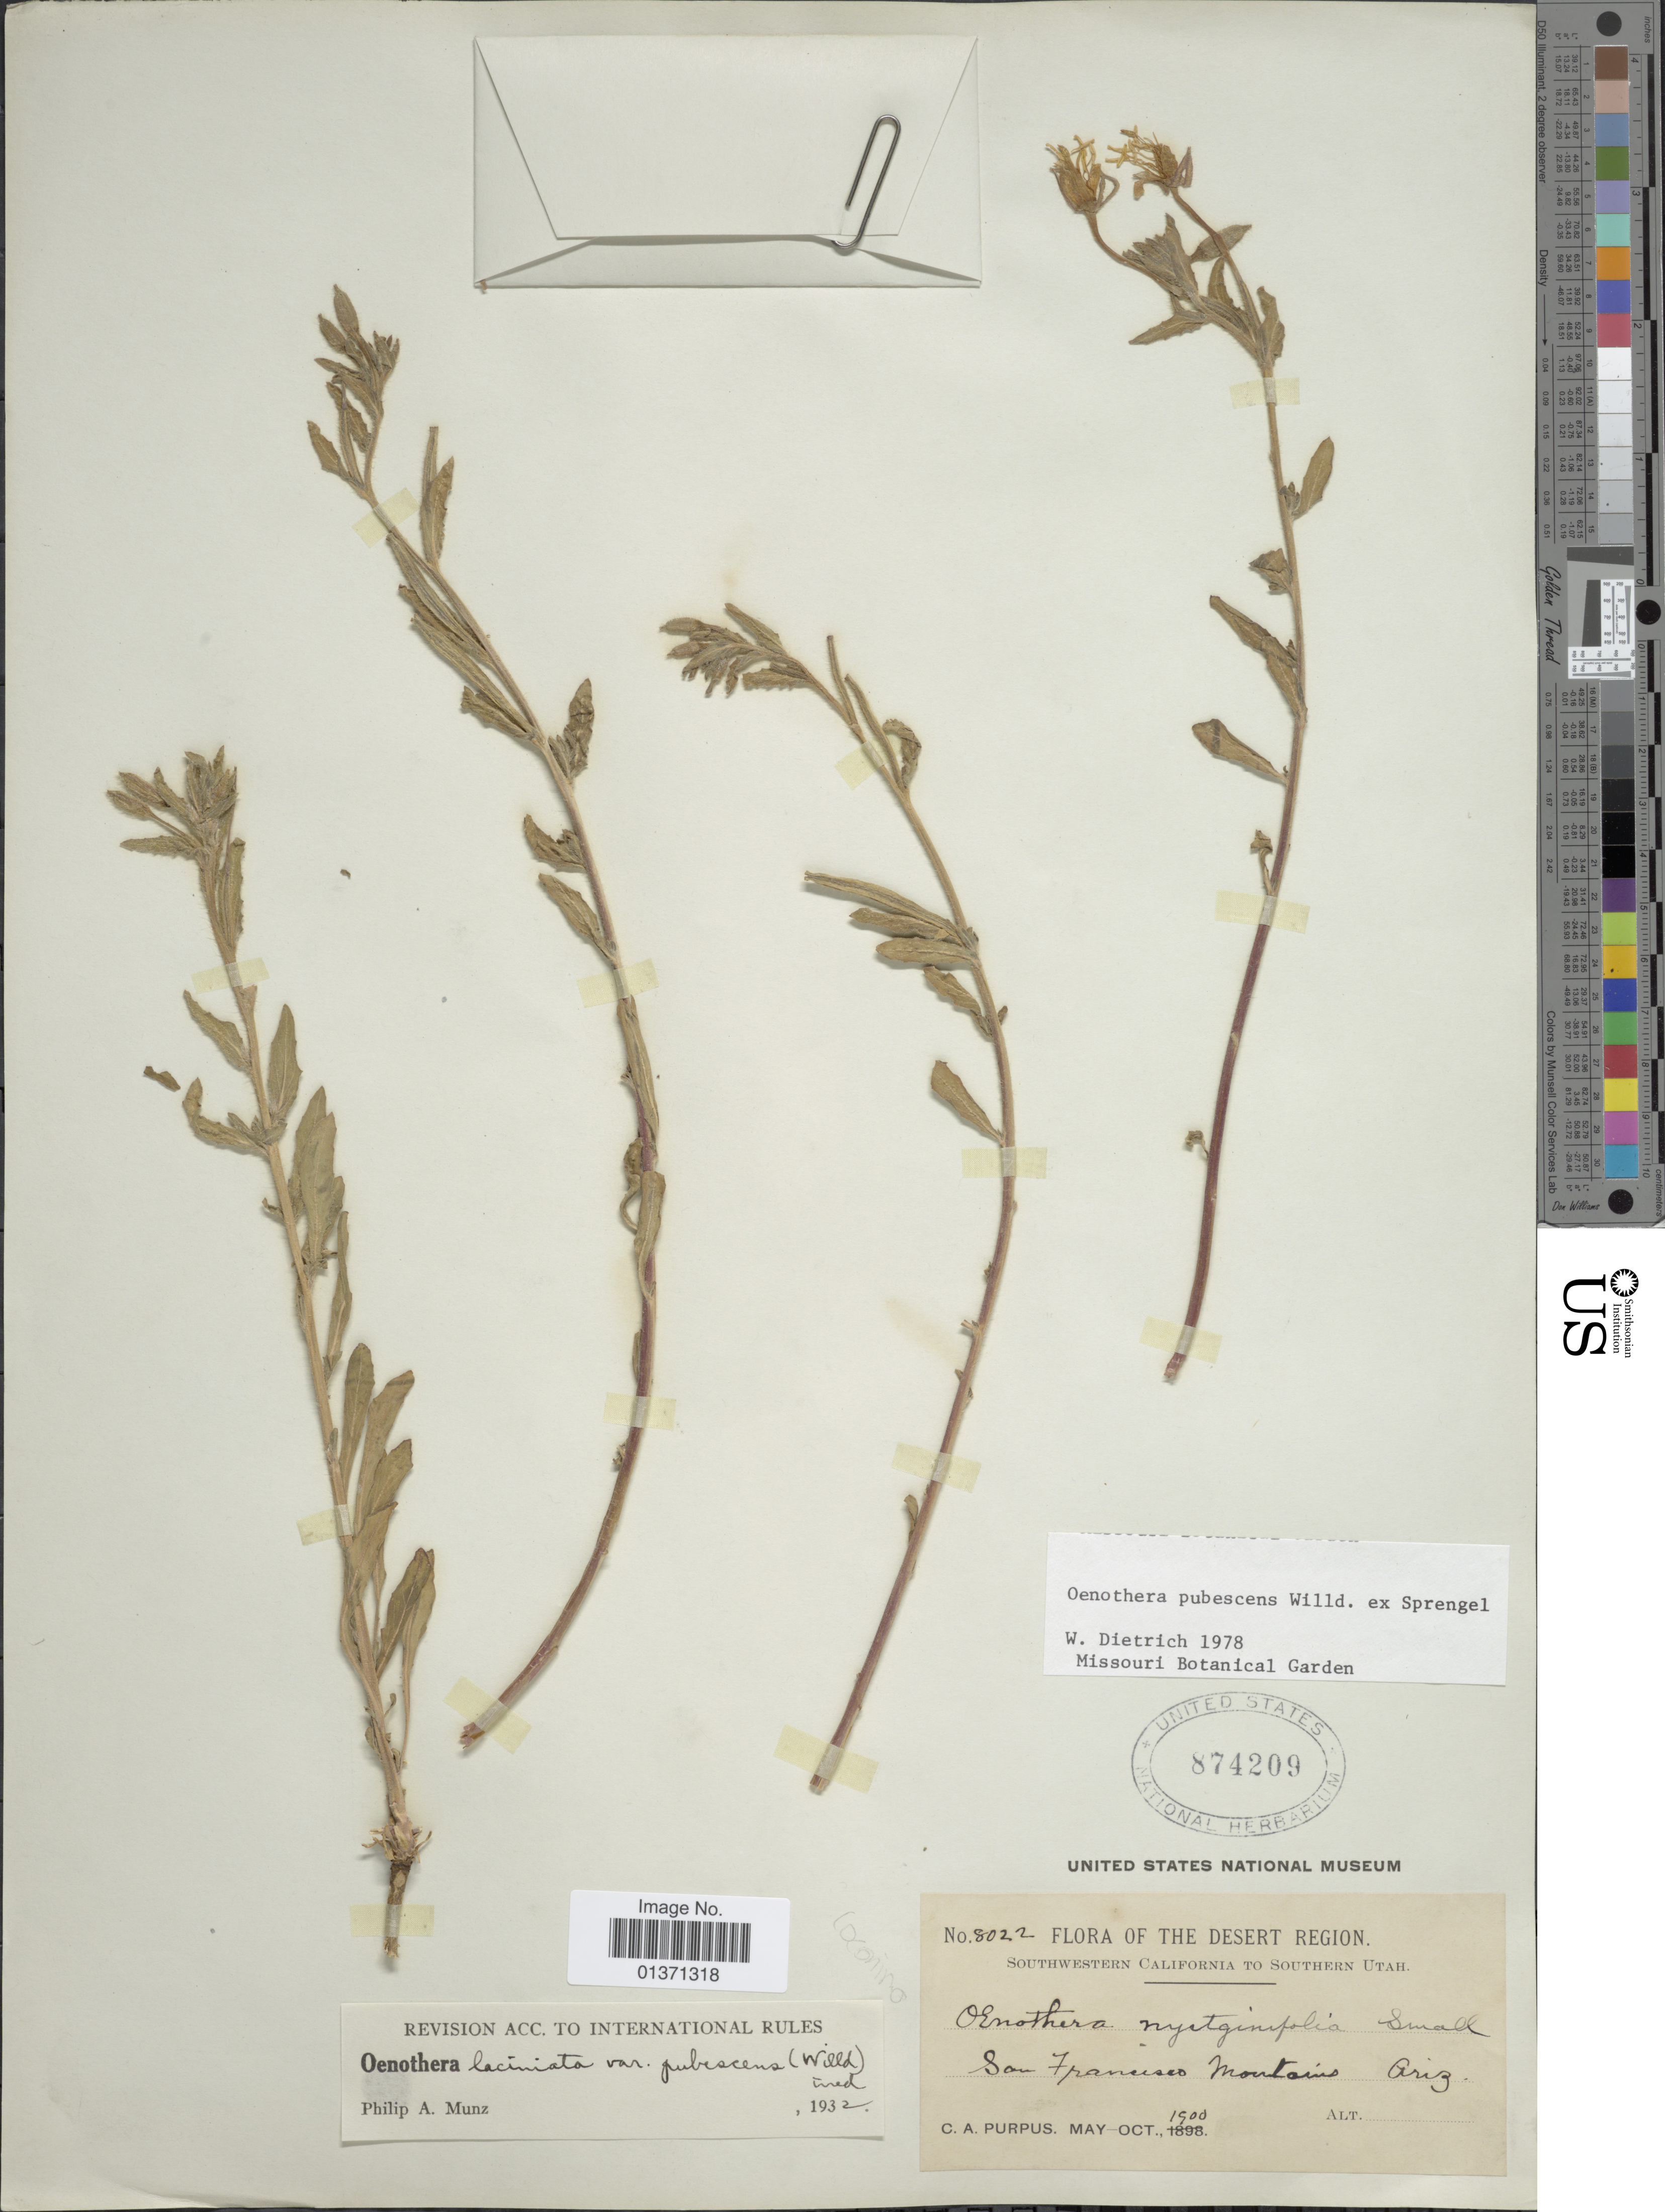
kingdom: Plantae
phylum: Tracheophyta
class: Magnoliopsida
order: Myrtales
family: Onagraceae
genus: Oenothera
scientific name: Oenothera pubescens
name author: Willd. ex Spreng.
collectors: C. A. Purpus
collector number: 8022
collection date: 1900-05/1900-10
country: United States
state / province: Arizona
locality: Desert Region, Southwestern California to Southern Utah, San Francisco Mountains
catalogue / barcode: US 874209